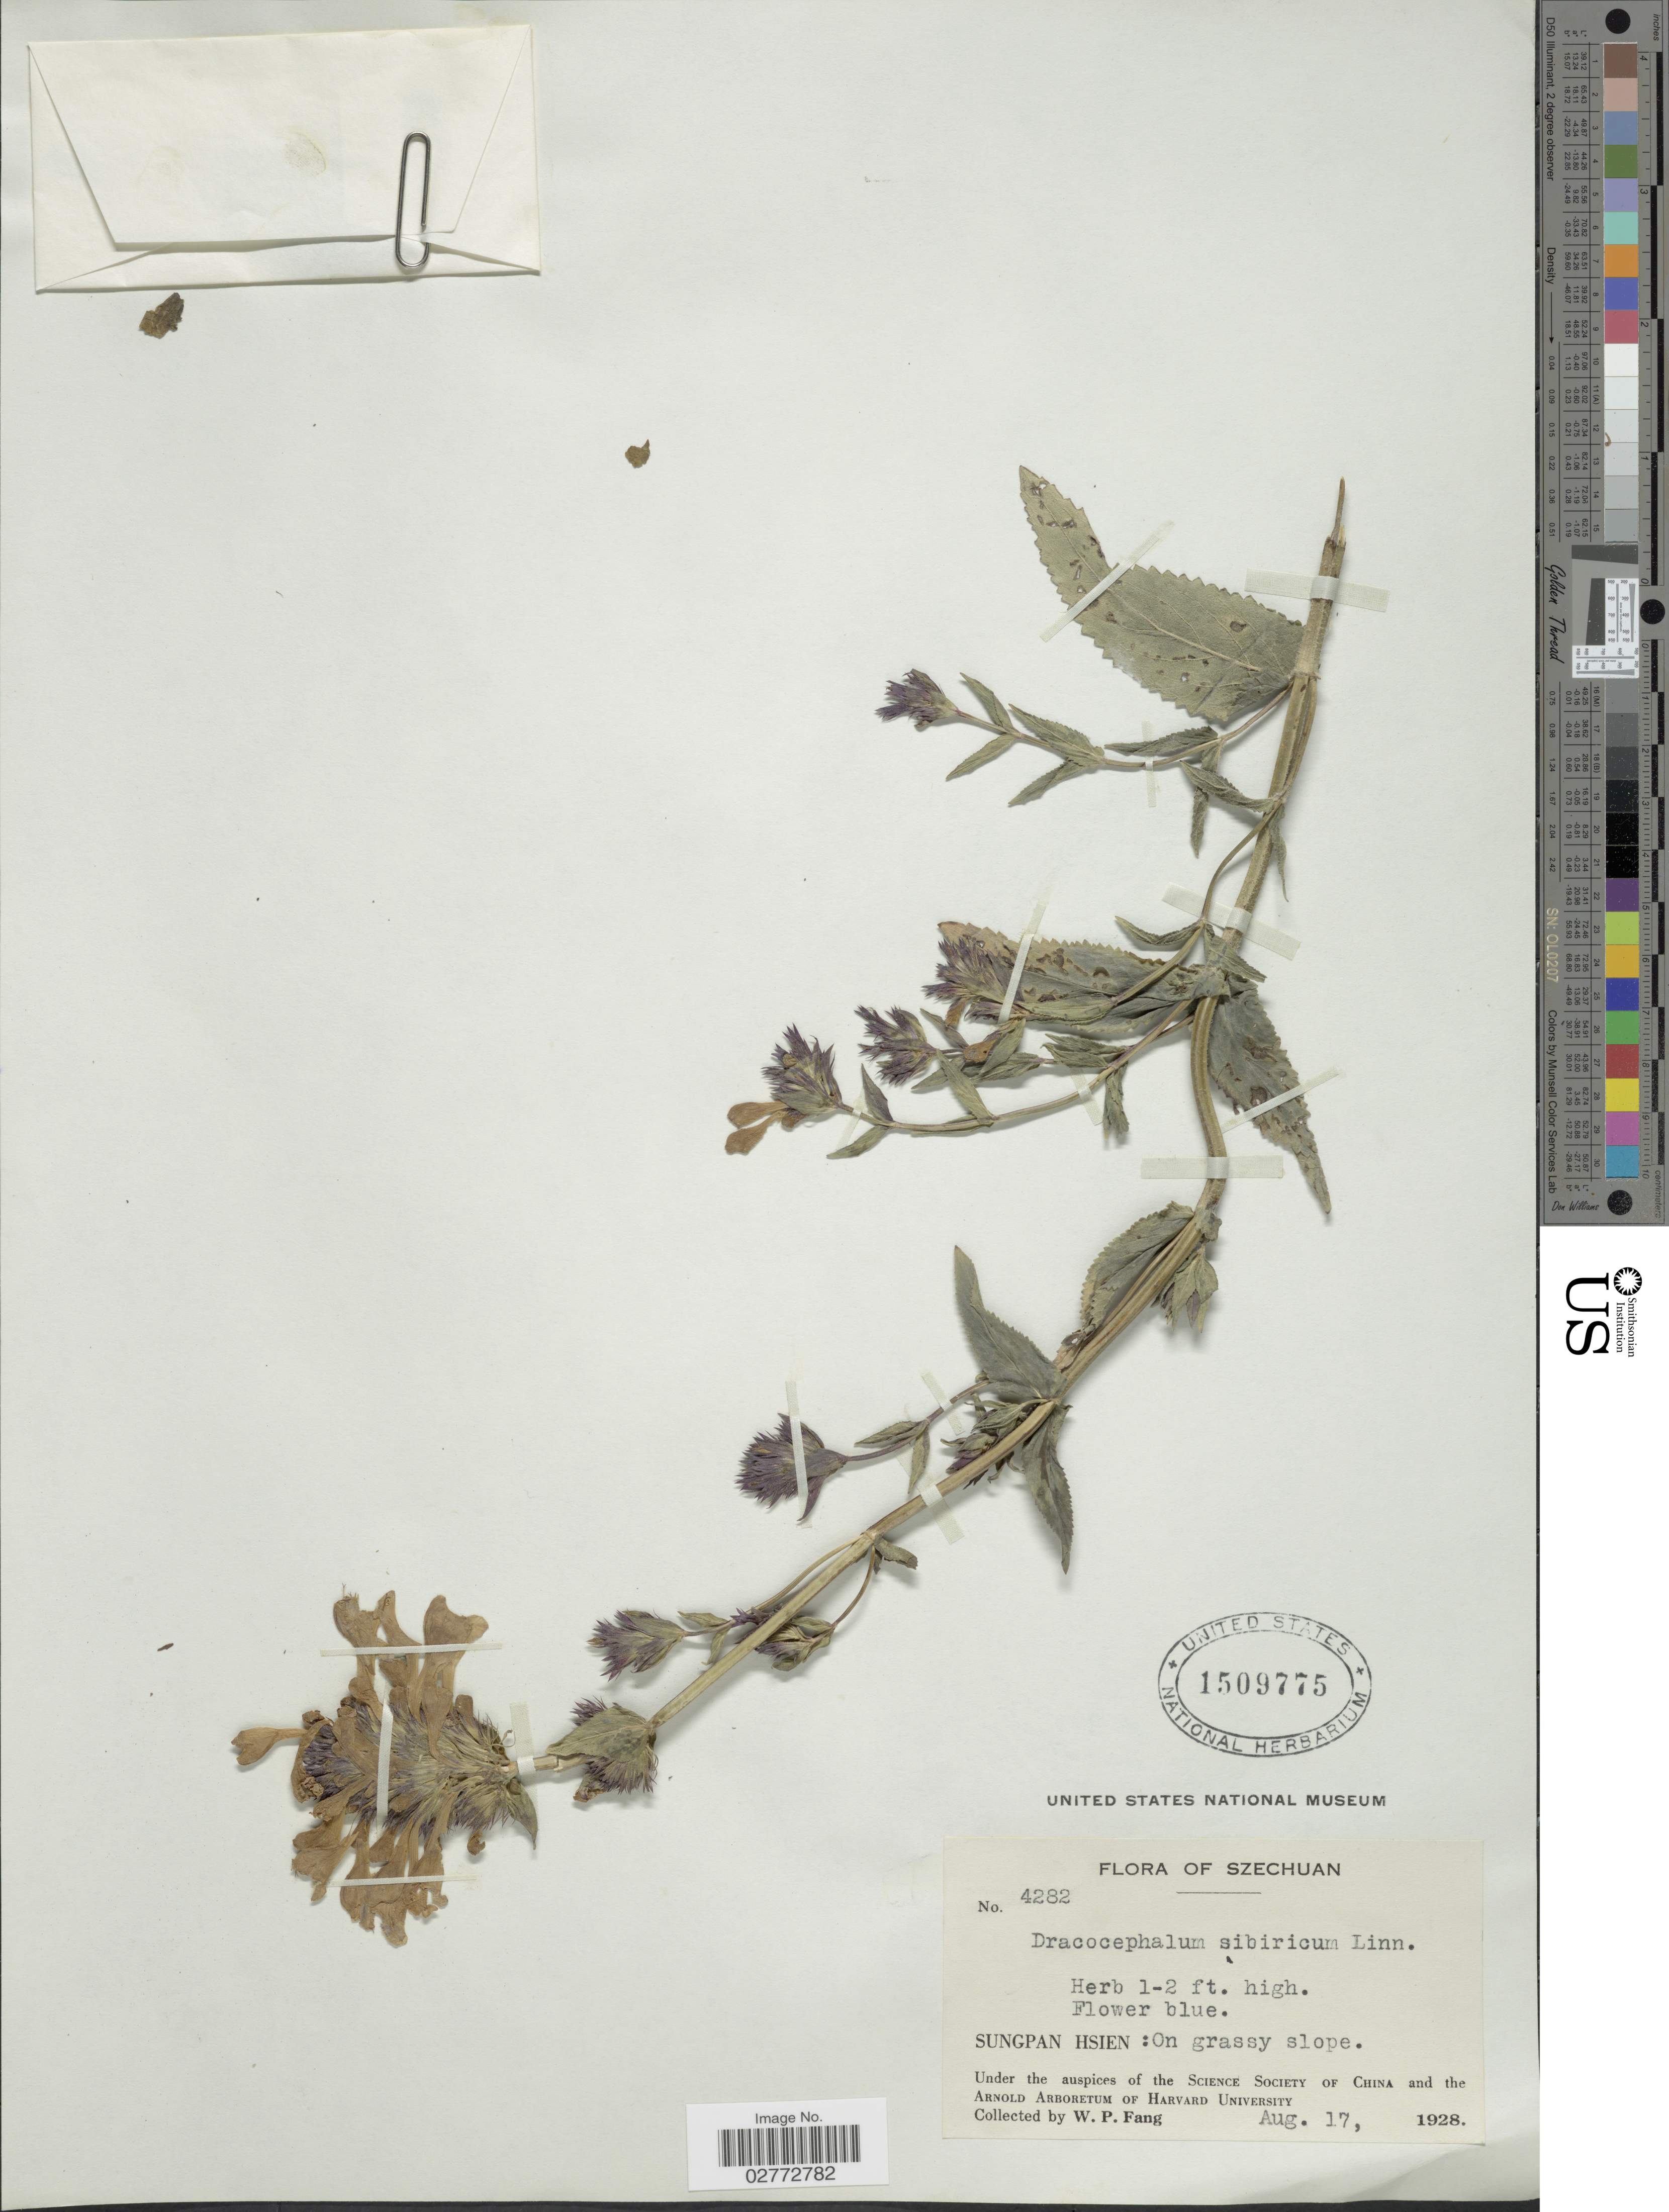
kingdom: Plantae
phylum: Tracheophyta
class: Magnoliopsida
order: Lamiales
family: Lamiaceae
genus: Dracocephalum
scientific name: Dracocephalum sibiricum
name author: (L.) L.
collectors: W. P. Fang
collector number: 4282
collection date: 1928-08-17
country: China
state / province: Sichuan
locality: Szechuan. Sungpan Hsien: On grassy slope.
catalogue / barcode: US 1509775